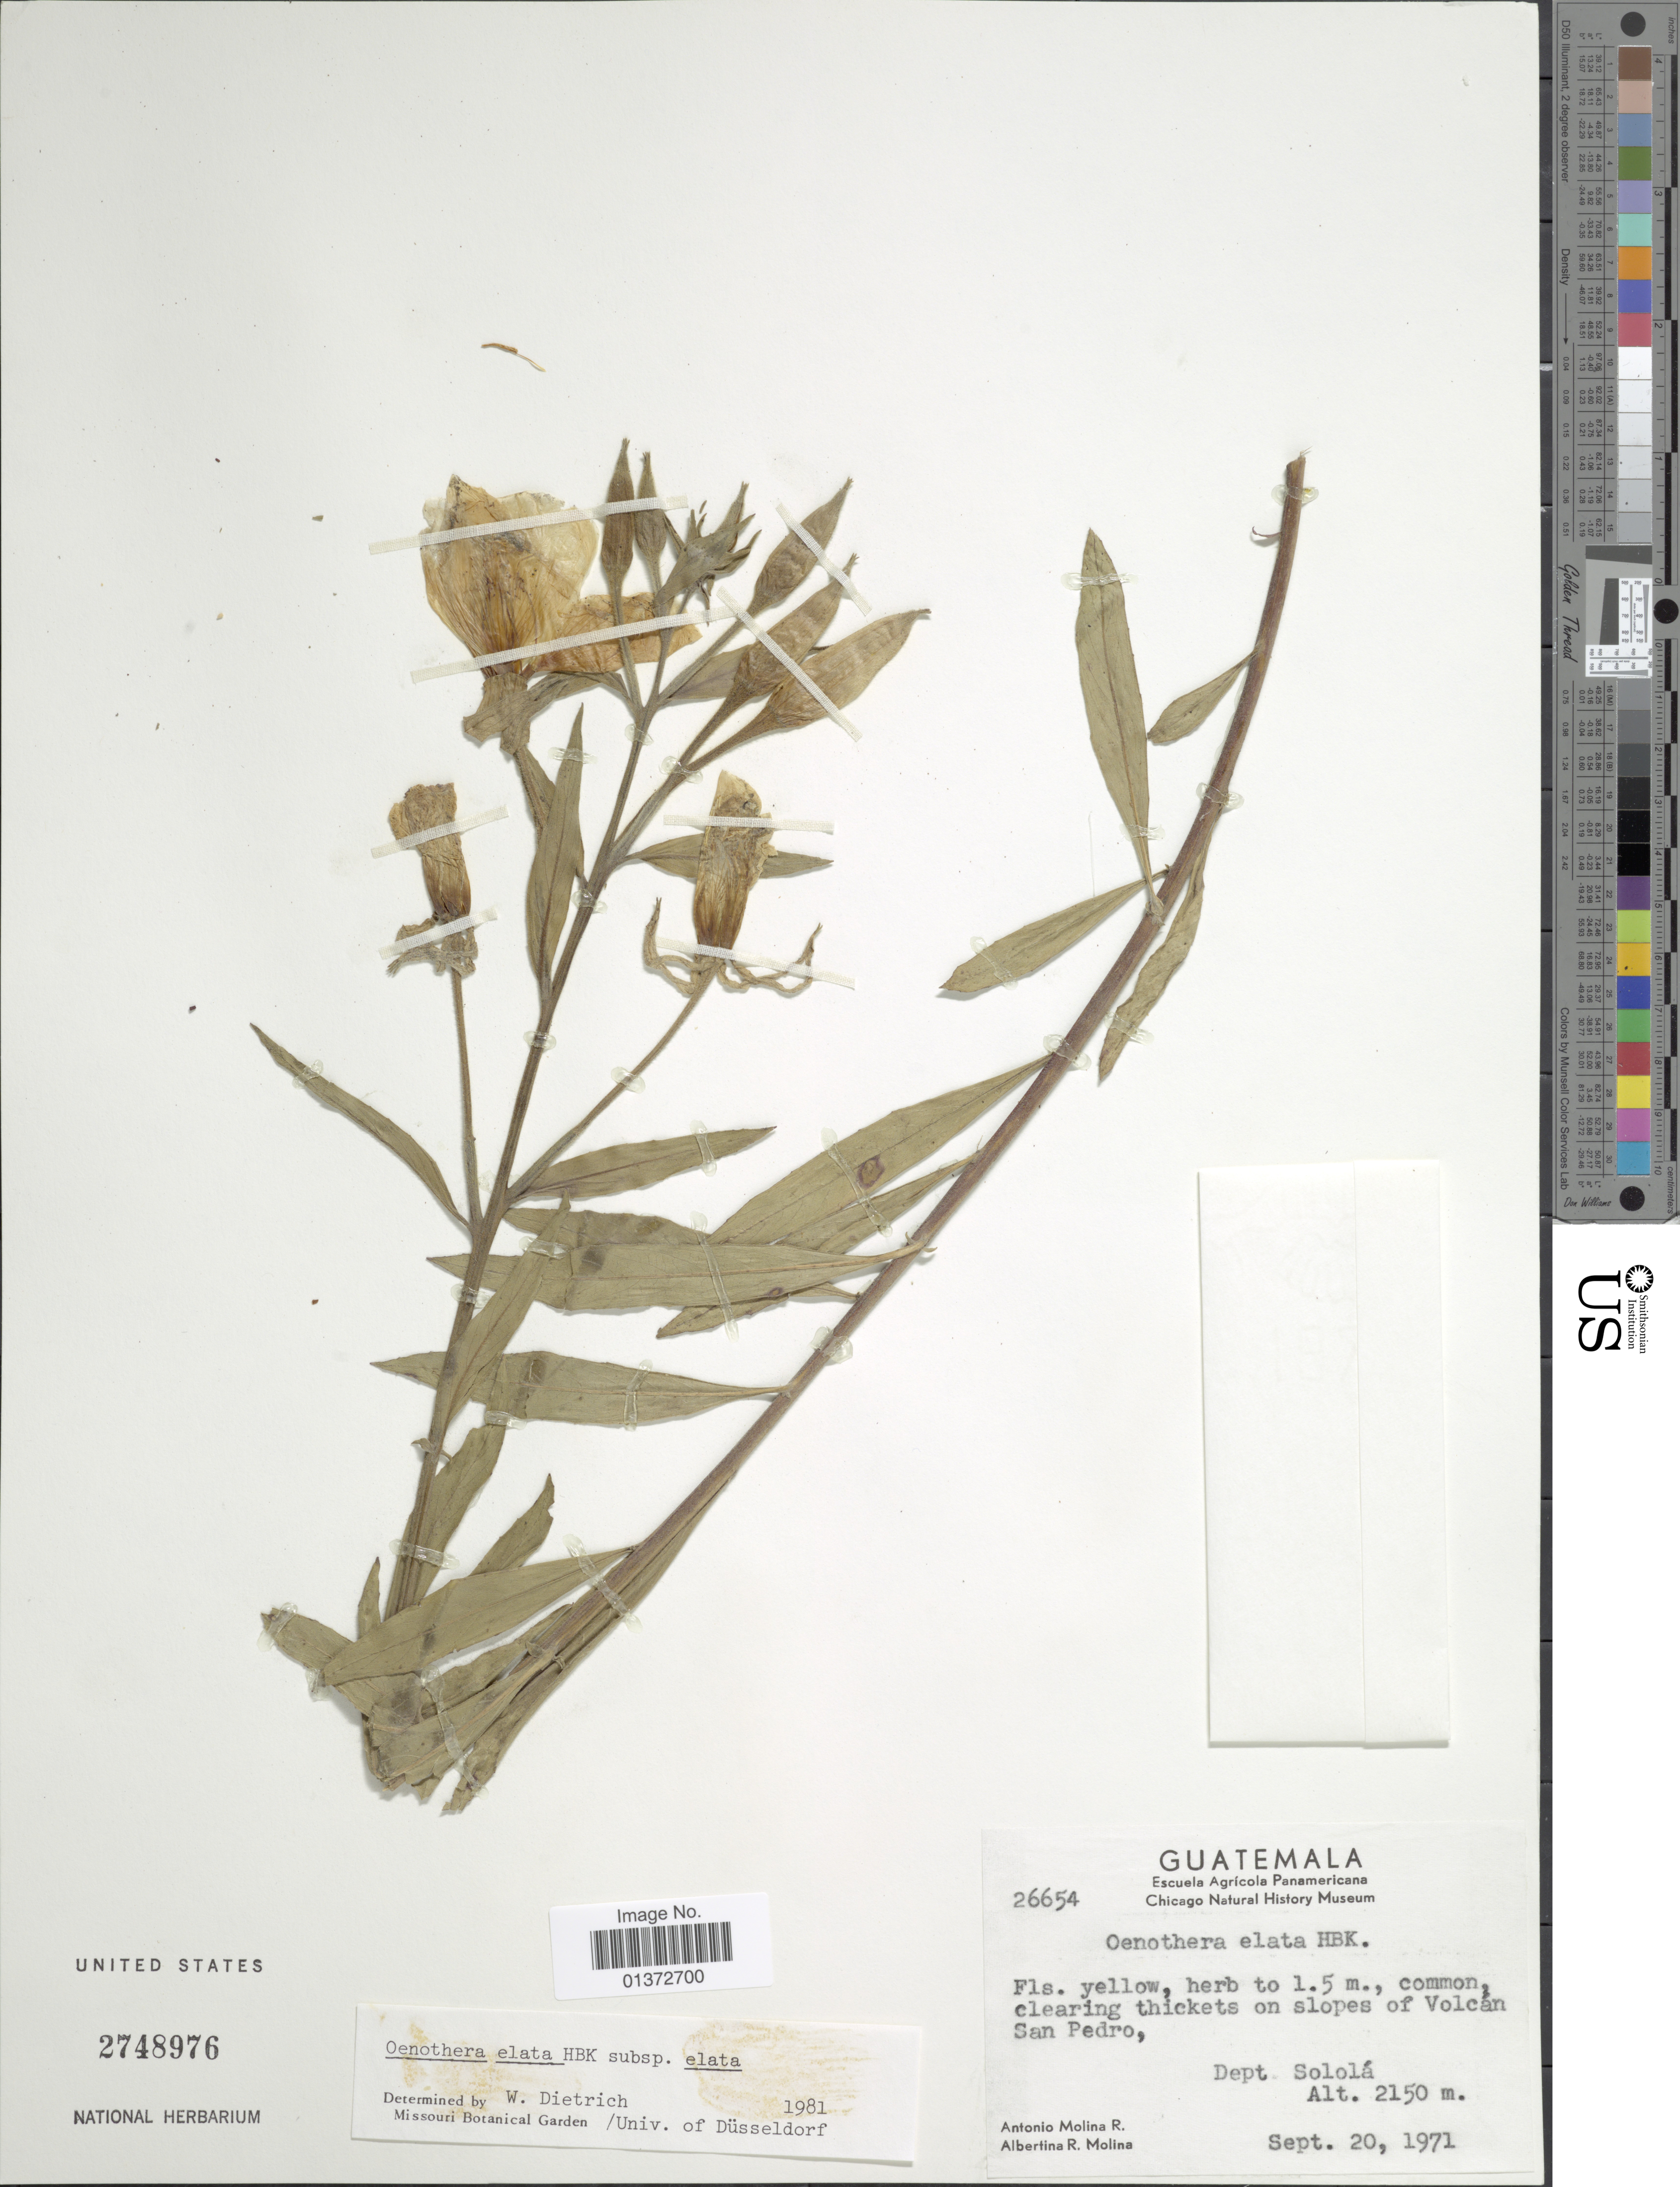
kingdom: Plantae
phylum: Tracheophyta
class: Magnoliopsida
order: Myrtales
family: Onagraceae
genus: Oenothera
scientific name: Oenothera elata subsp. elata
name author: Kunth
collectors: A. Molina R. & A. R. Molina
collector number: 26654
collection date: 1971-09-20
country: Guatemala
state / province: Sololá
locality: On slopes of Volcan, San Pedro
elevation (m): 2150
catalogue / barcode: US 2748976